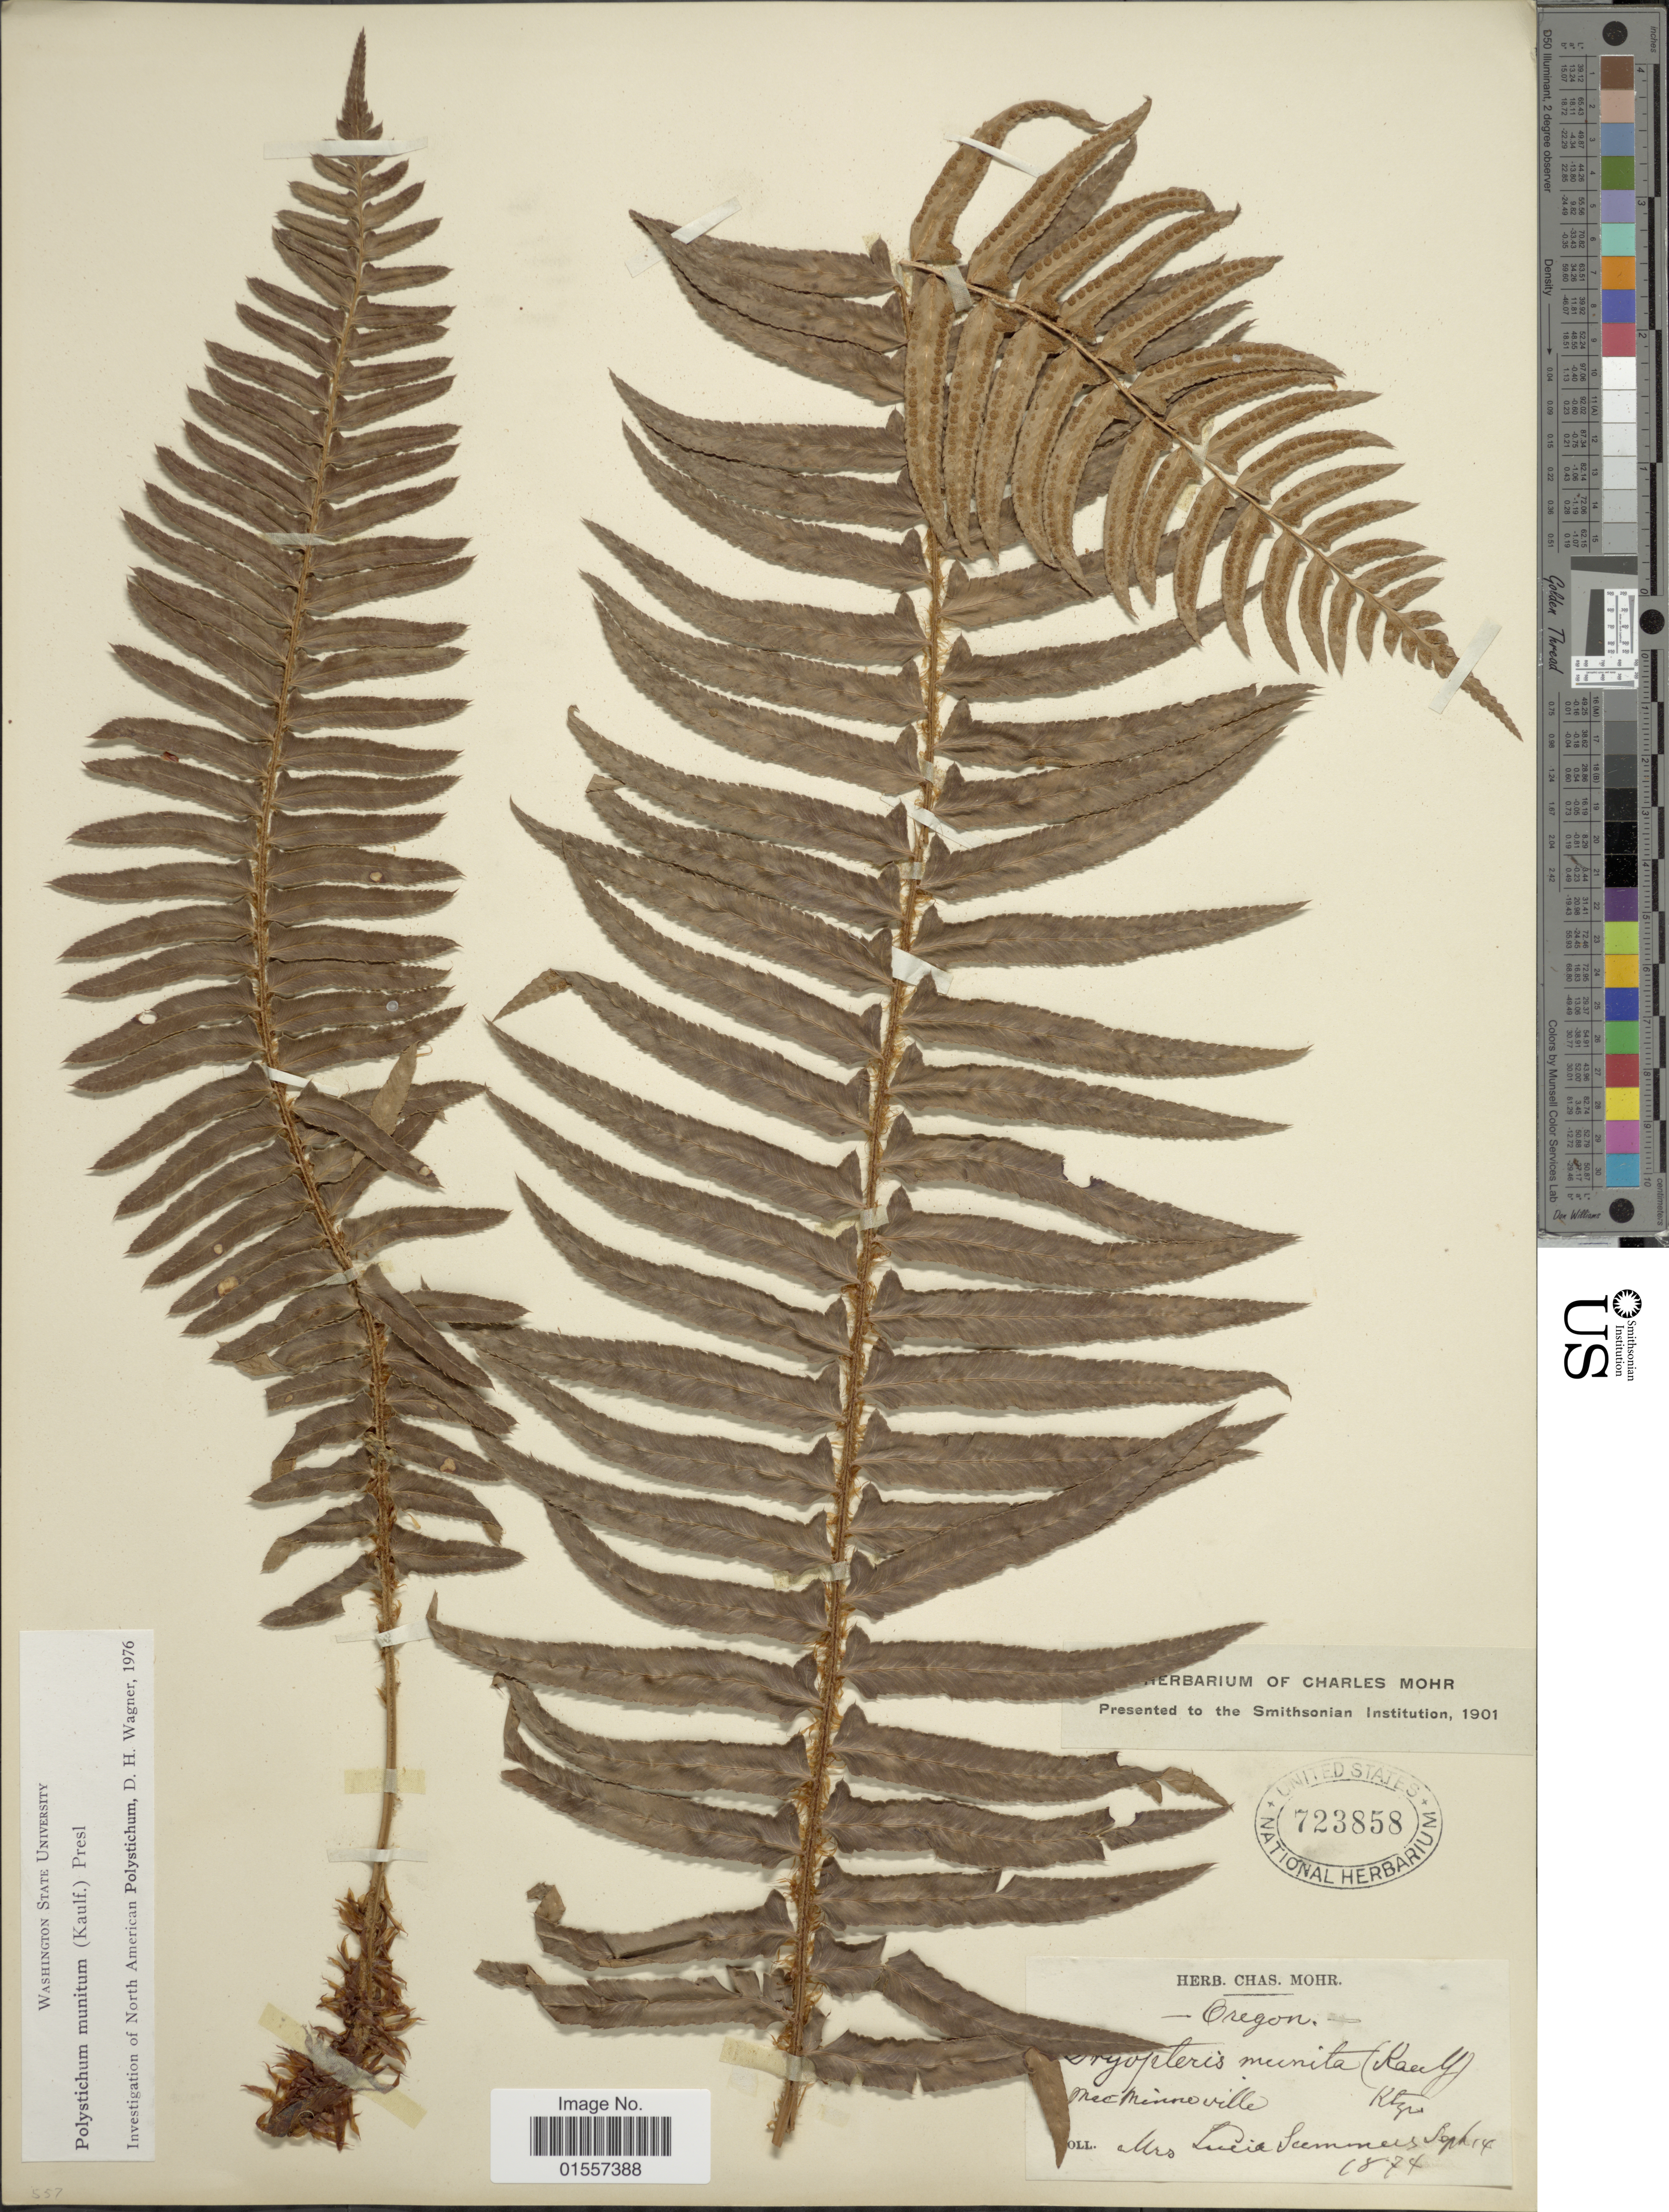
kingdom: Plantae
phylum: Tracheophyta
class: Polypodiopsida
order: Polypodiales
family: Dryopteridaceae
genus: Polystichum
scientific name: Polystichum munitum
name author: (Kaulf.) C. Presl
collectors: L. Summers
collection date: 1874-09-14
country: United States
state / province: Oregon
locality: McMinnville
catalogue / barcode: US 723858